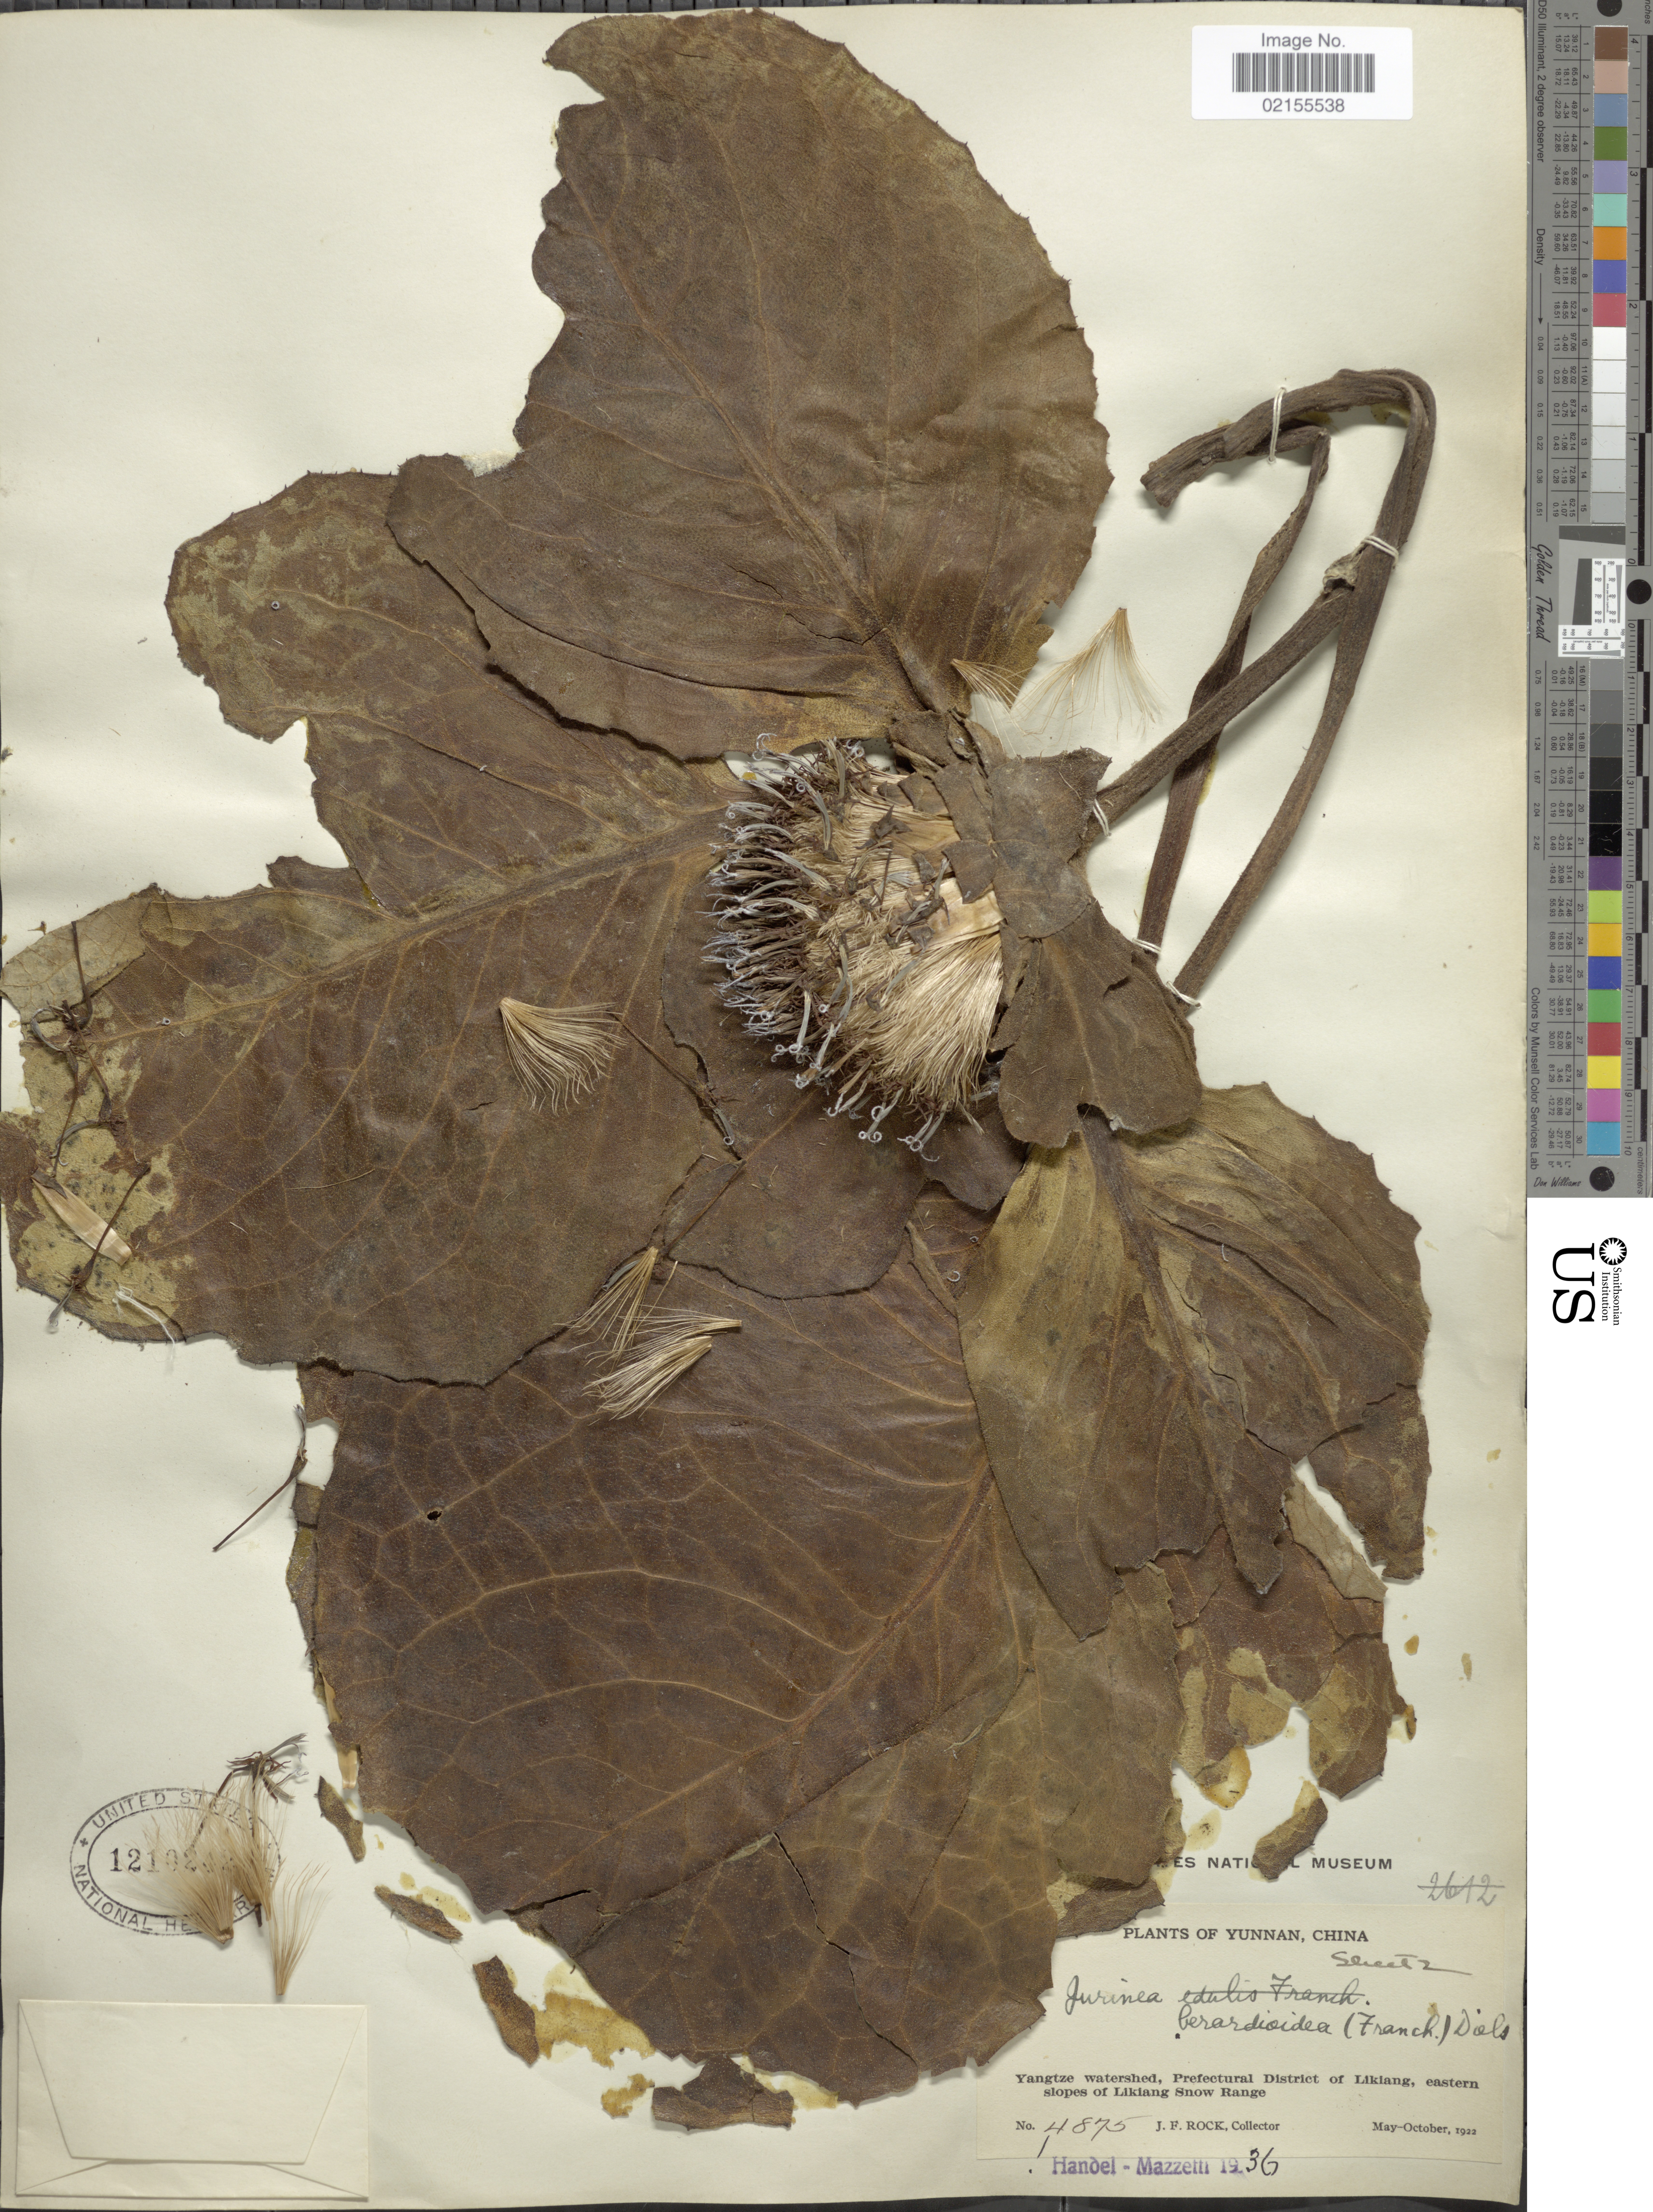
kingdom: Plantae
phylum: Tracheophyta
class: Magnoliopsida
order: Asterales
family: Asteraceae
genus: Dolomiaea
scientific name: Dolomiaea berardioidea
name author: (Franch.) C. Shih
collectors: J. Rock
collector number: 4875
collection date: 1922-05/1922-10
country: China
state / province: Yunnan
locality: Yangtze watershed, Prefectural District of Likiang, eastern slopes of Likiang Snow Range